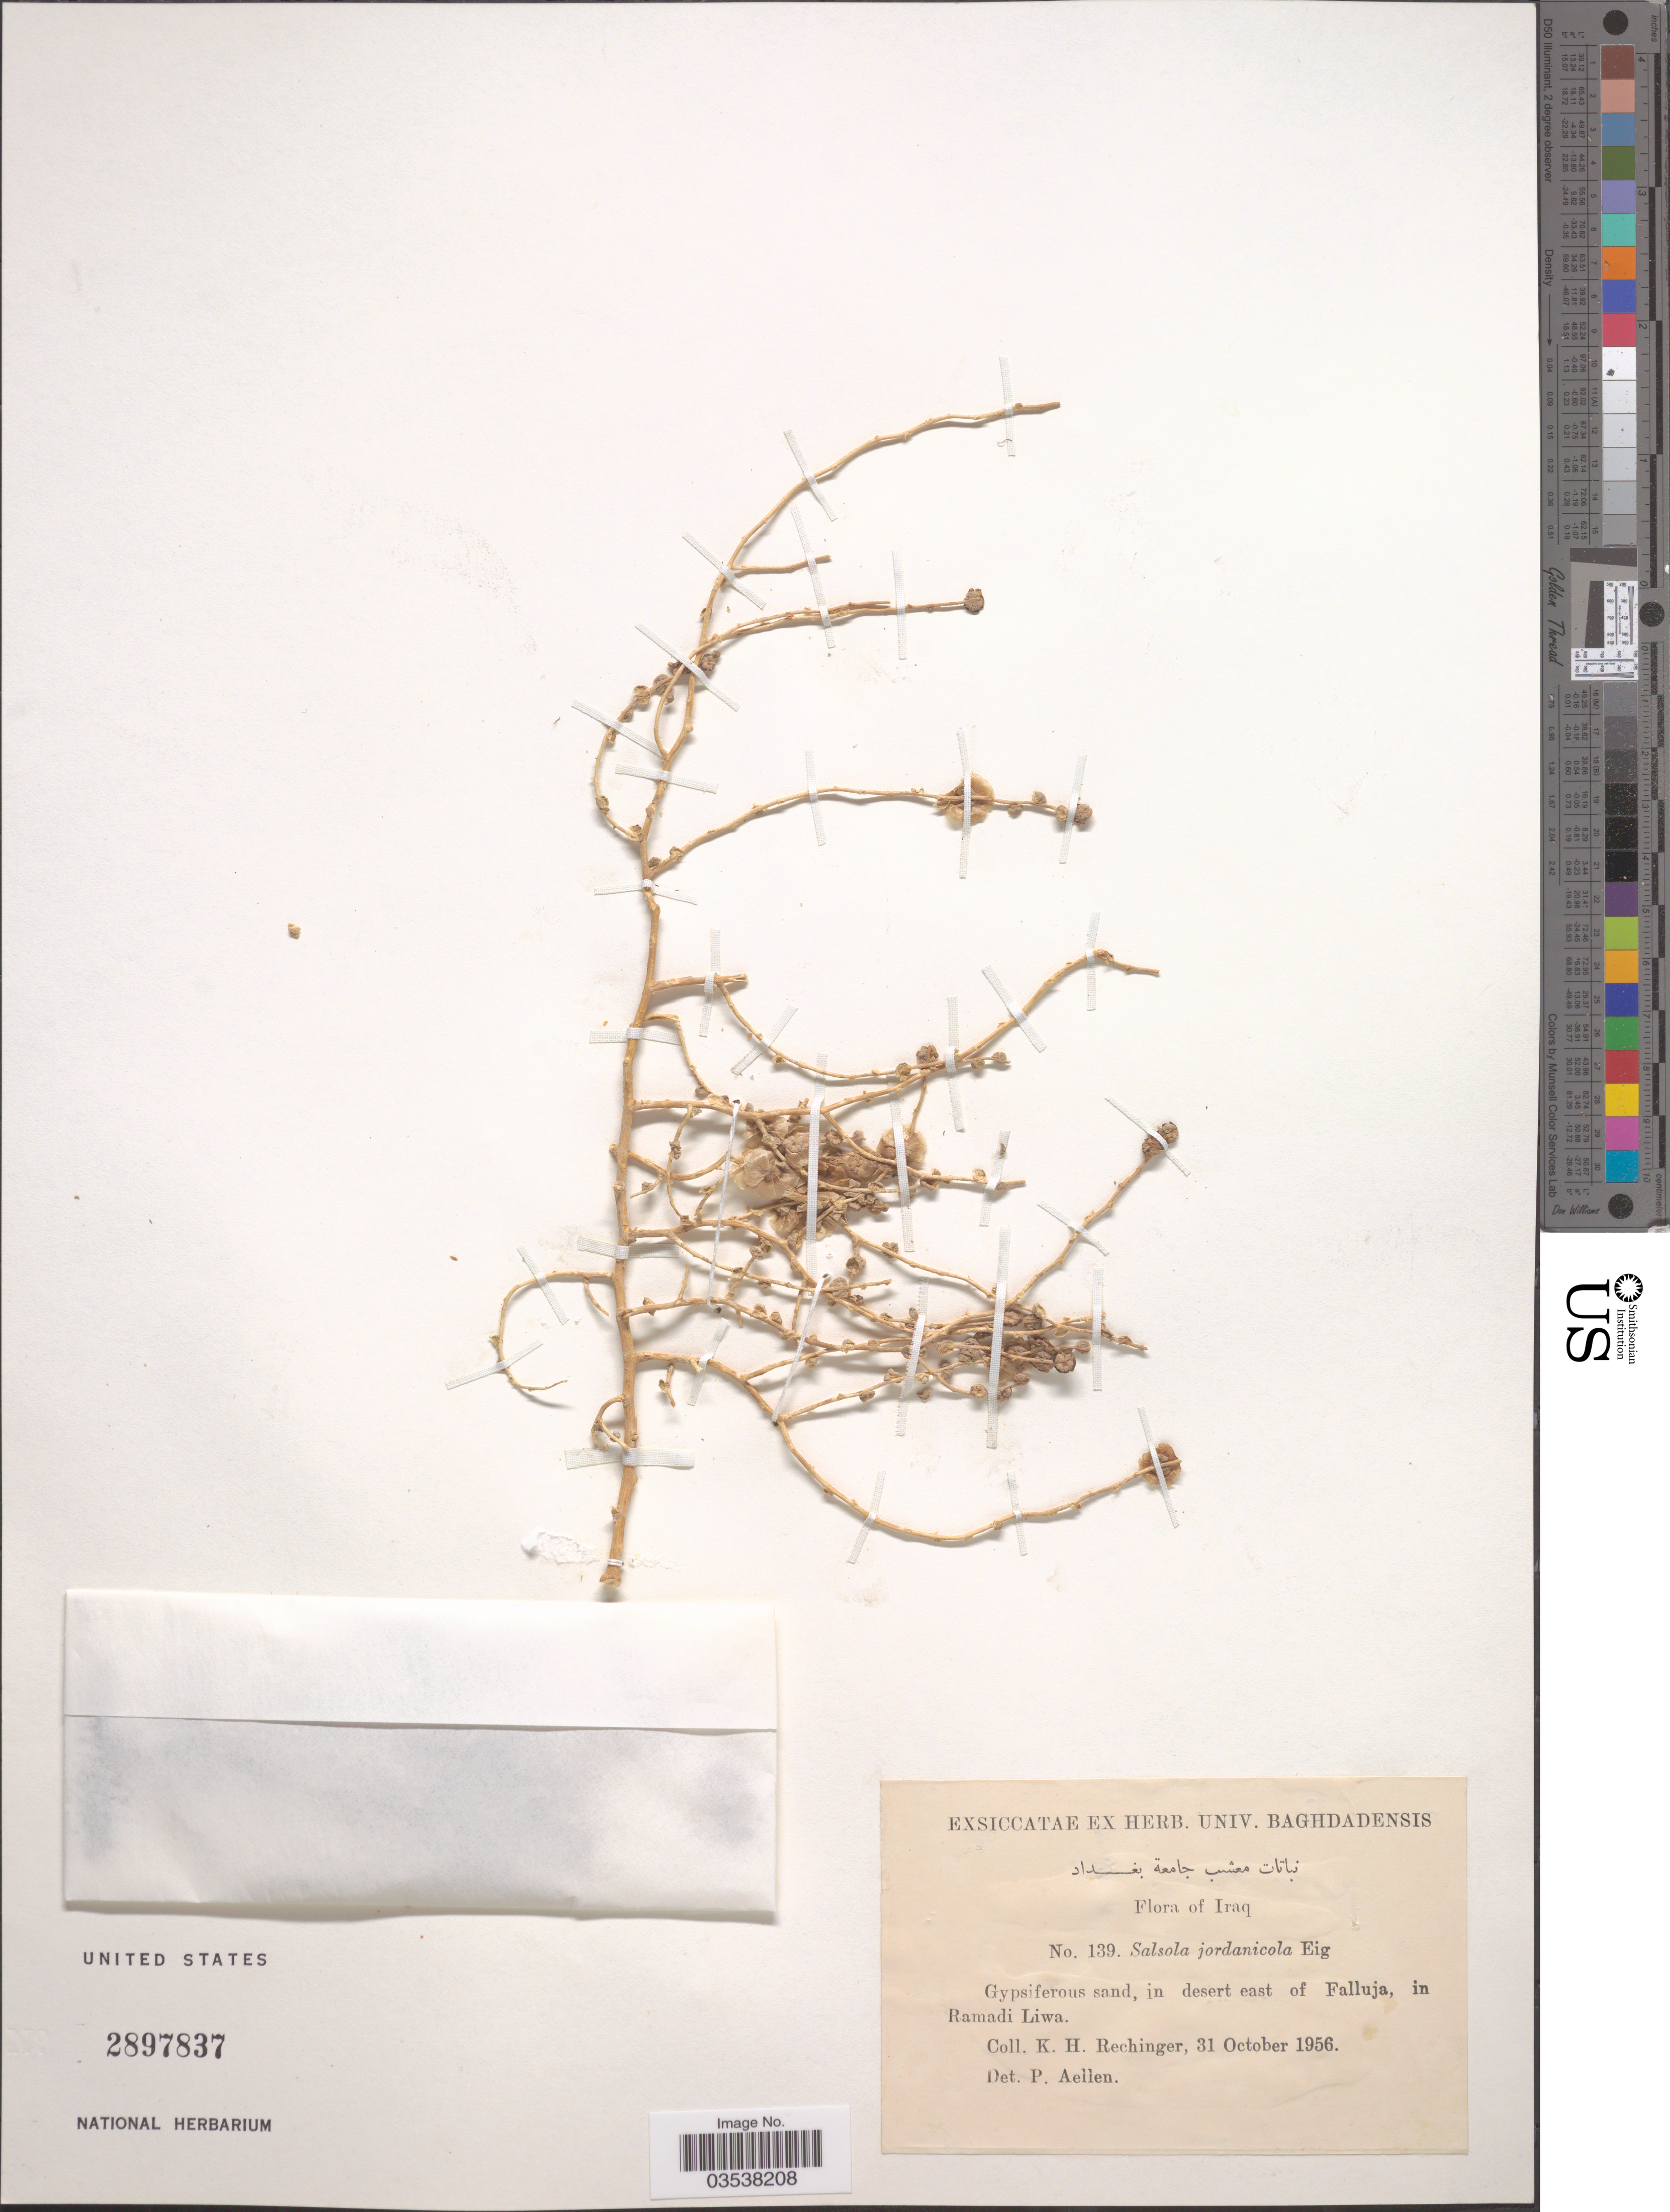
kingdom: Plantae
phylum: Tracheophyta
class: Magnoliopsida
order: Caryophyllales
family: Amaranthaceae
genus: Caroxylon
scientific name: Caroxylon jordanicola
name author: (Eig) Akhani & Roalson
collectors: K. H. Rechinger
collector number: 139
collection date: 1956-10-31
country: Iraq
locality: In desert east of Falluja, in Ramadi Liwa.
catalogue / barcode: US 2897837